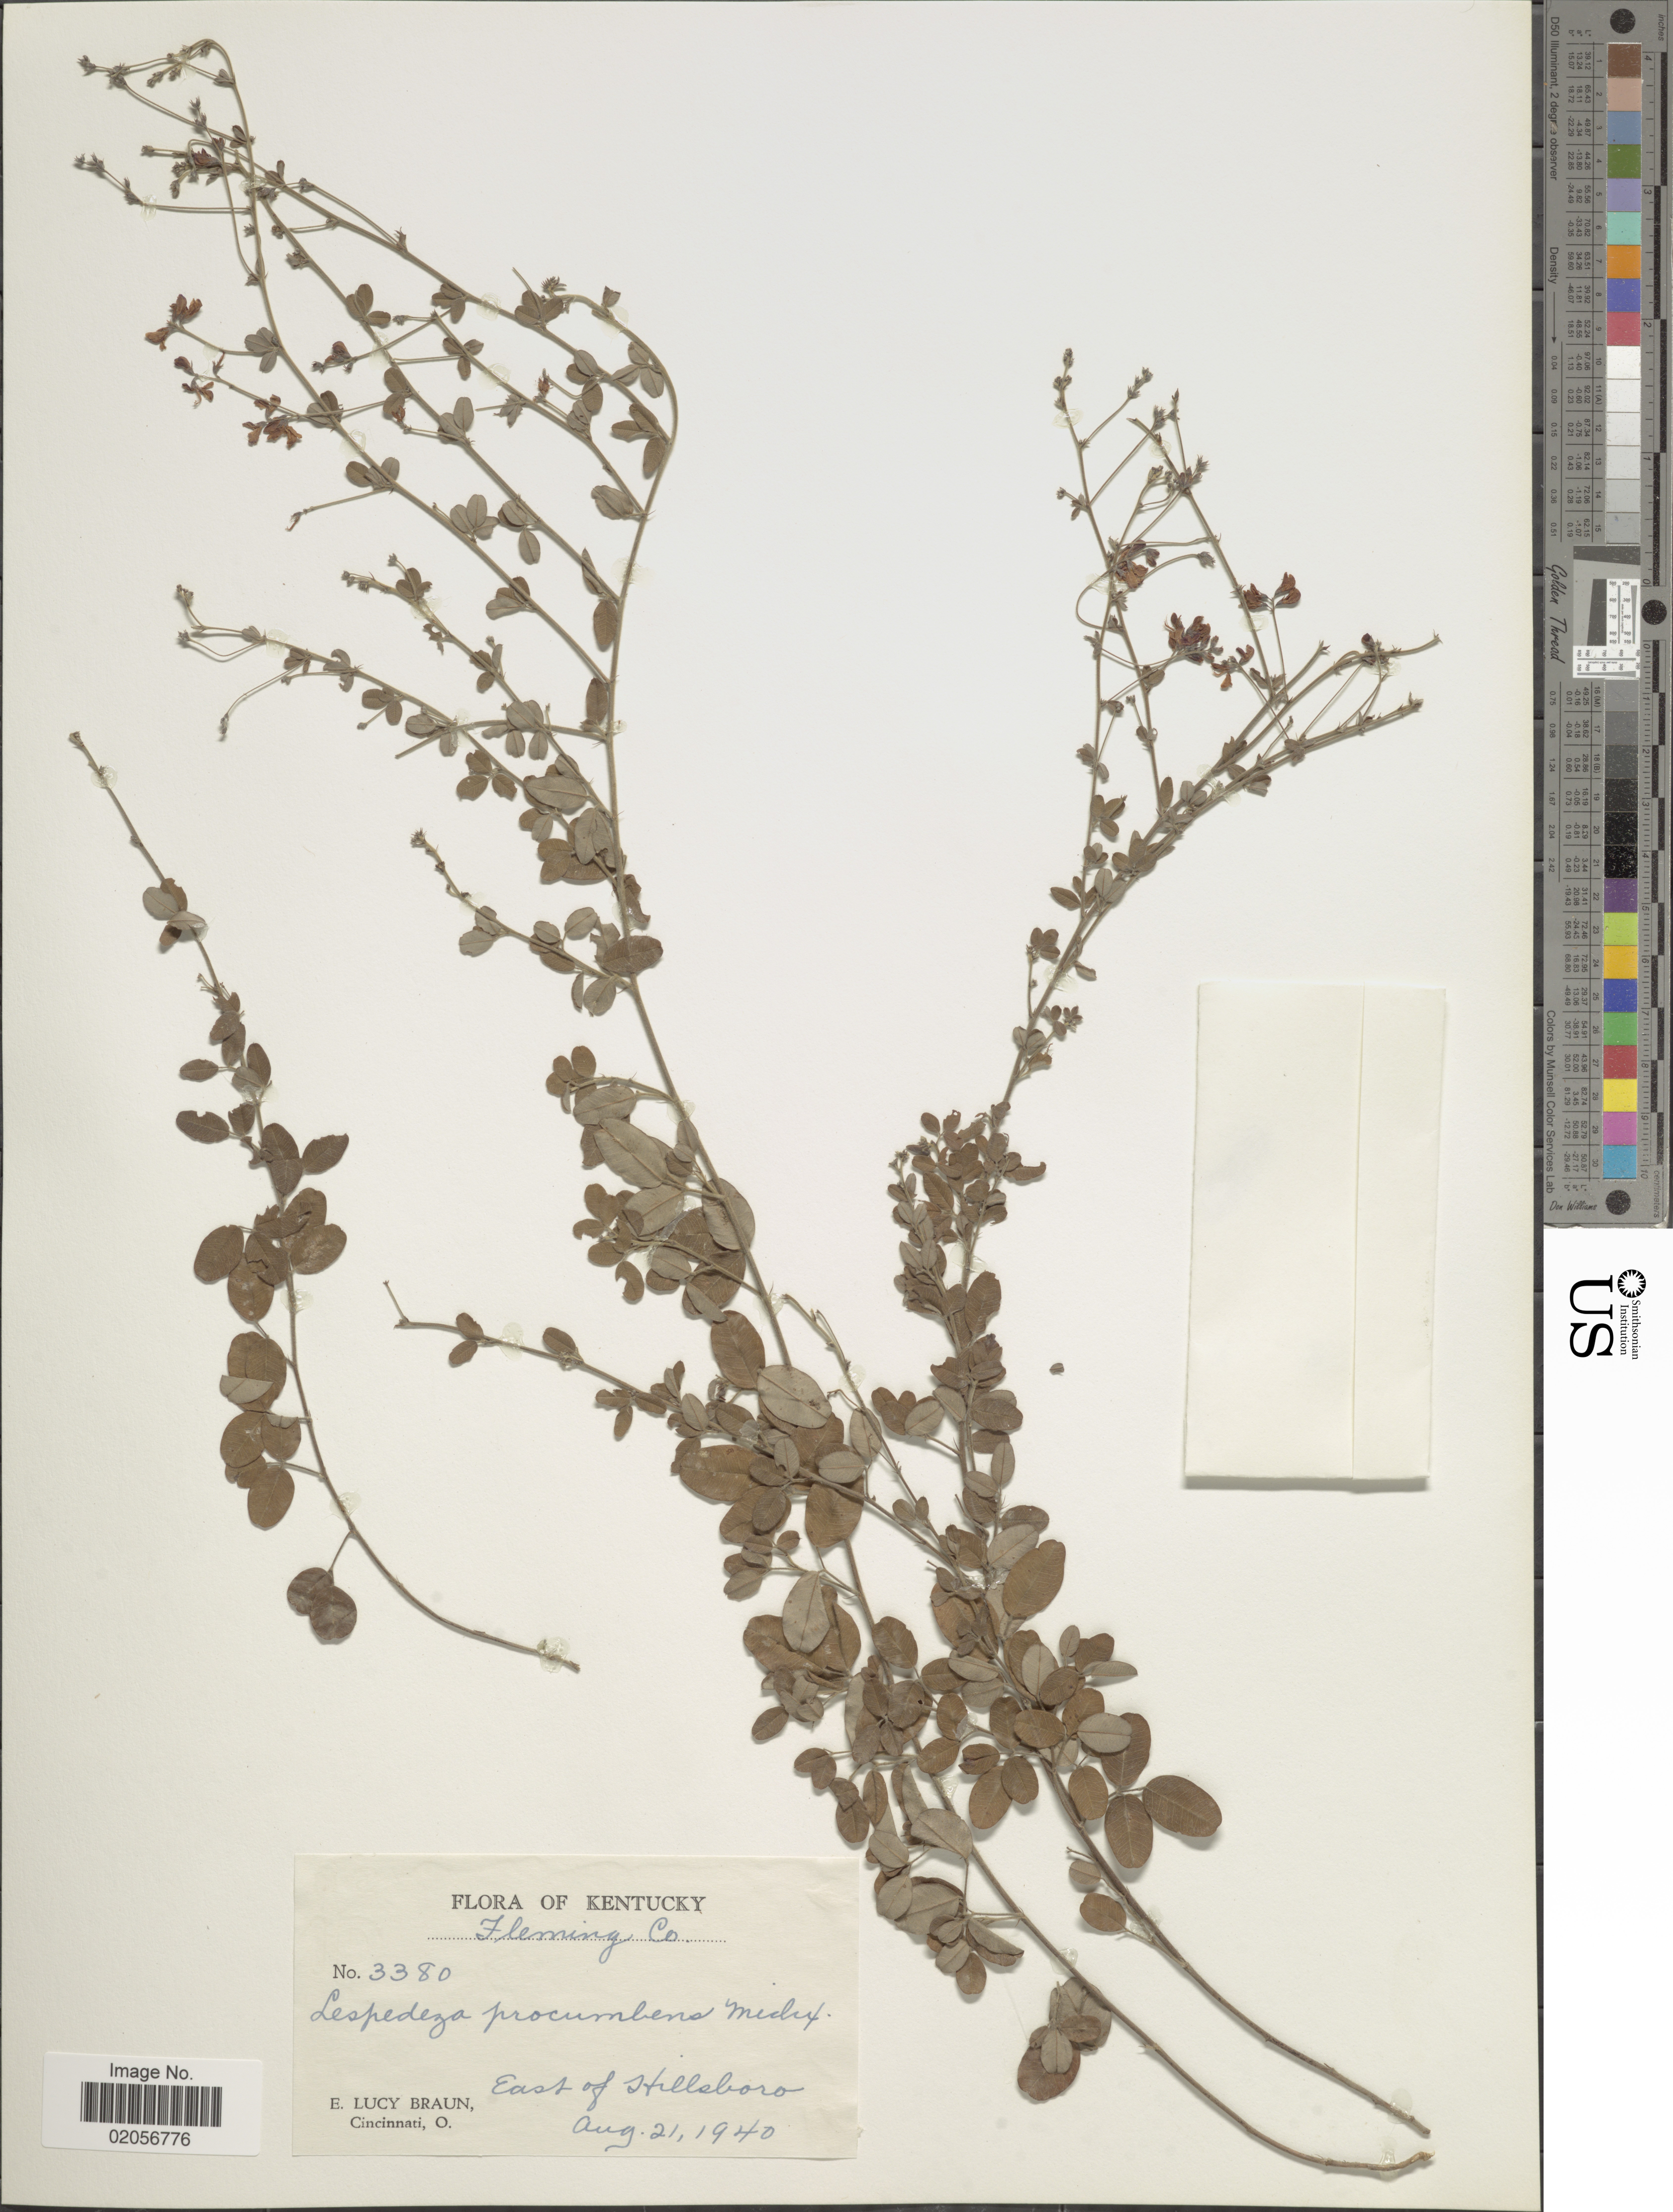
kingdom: Plantae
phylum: Tracheophyta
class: Magnoliopsida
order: Fabales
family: Fabaceae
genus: Lespedeza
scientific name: Lespedeza procumbens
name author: Michx.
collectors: E. L. Braun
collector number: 3380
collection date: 1940-08-21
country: United States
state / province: Kentucky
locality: Fleming Co, East of Hillsboro